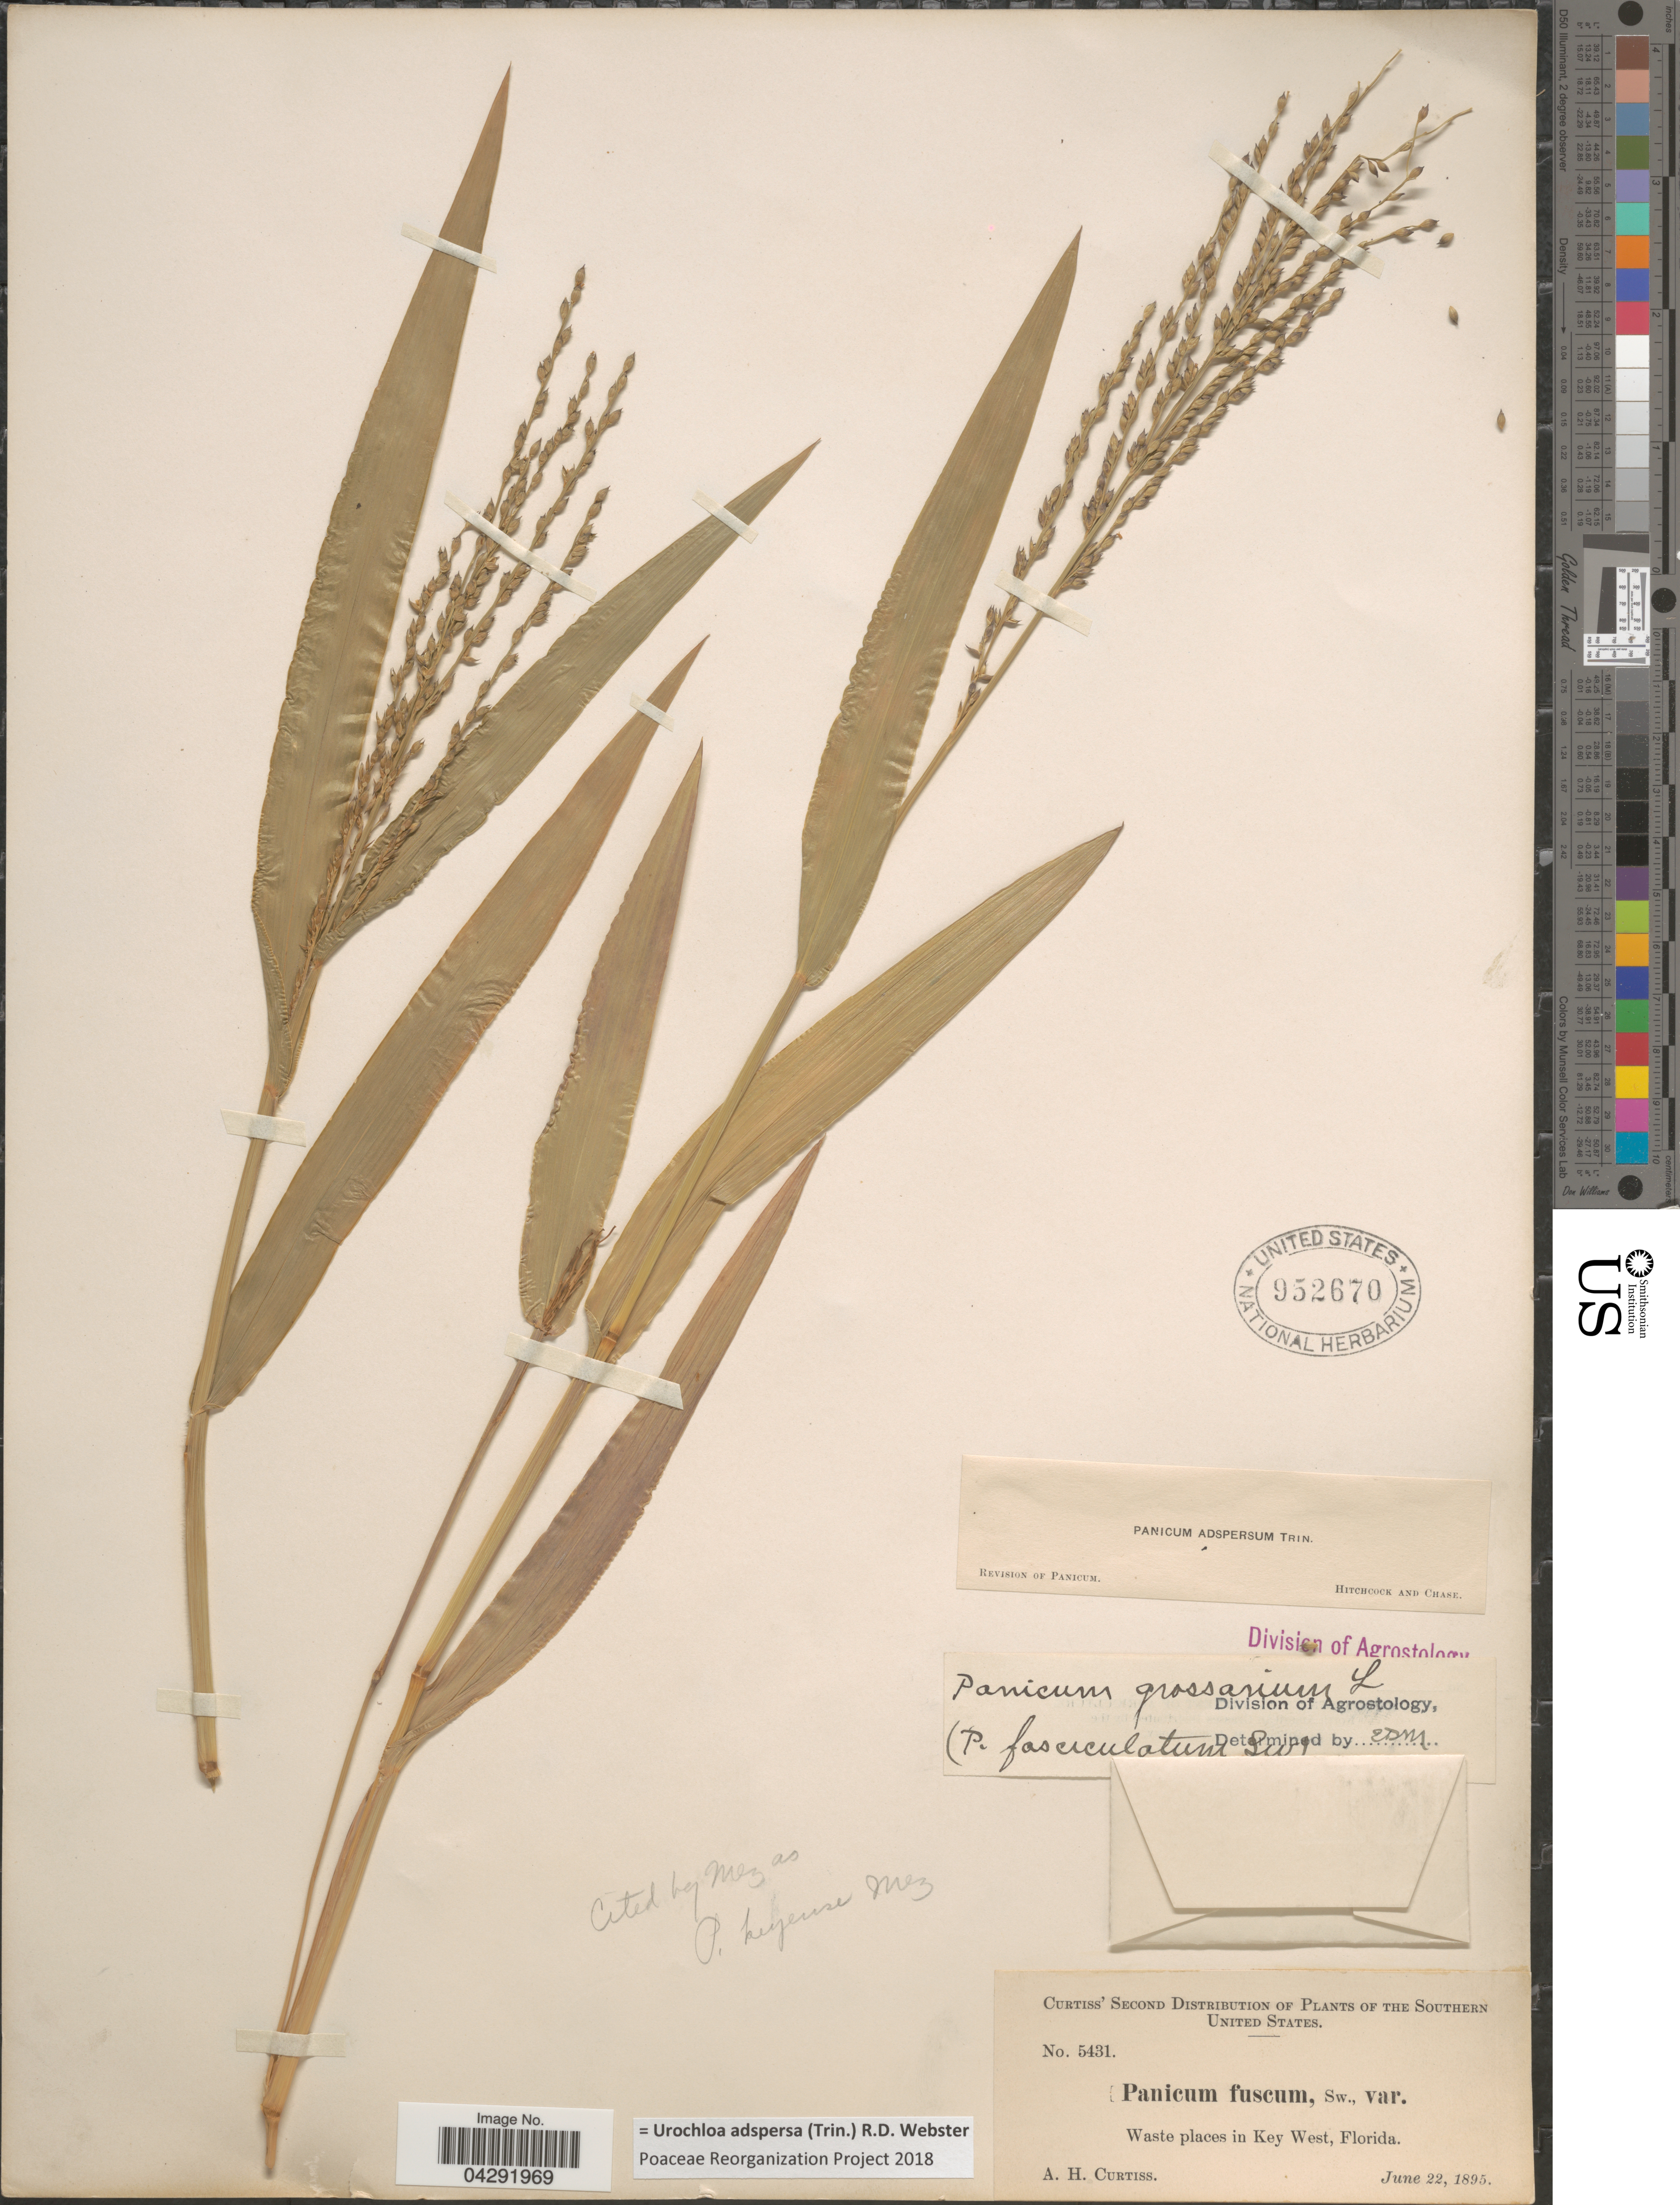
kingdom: Plantae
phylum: Tracheophyta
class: Liliopsida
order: Poales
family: Poaceae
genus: Urochloa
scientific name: Urochloa adspersa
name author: (Trin.) R.D. Webster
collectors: A. H. Curtiss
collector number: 5431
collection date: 1895-06-22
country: United States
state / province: Florida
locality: The Southern United States. Waste places in Key West.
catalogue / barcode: US 952670